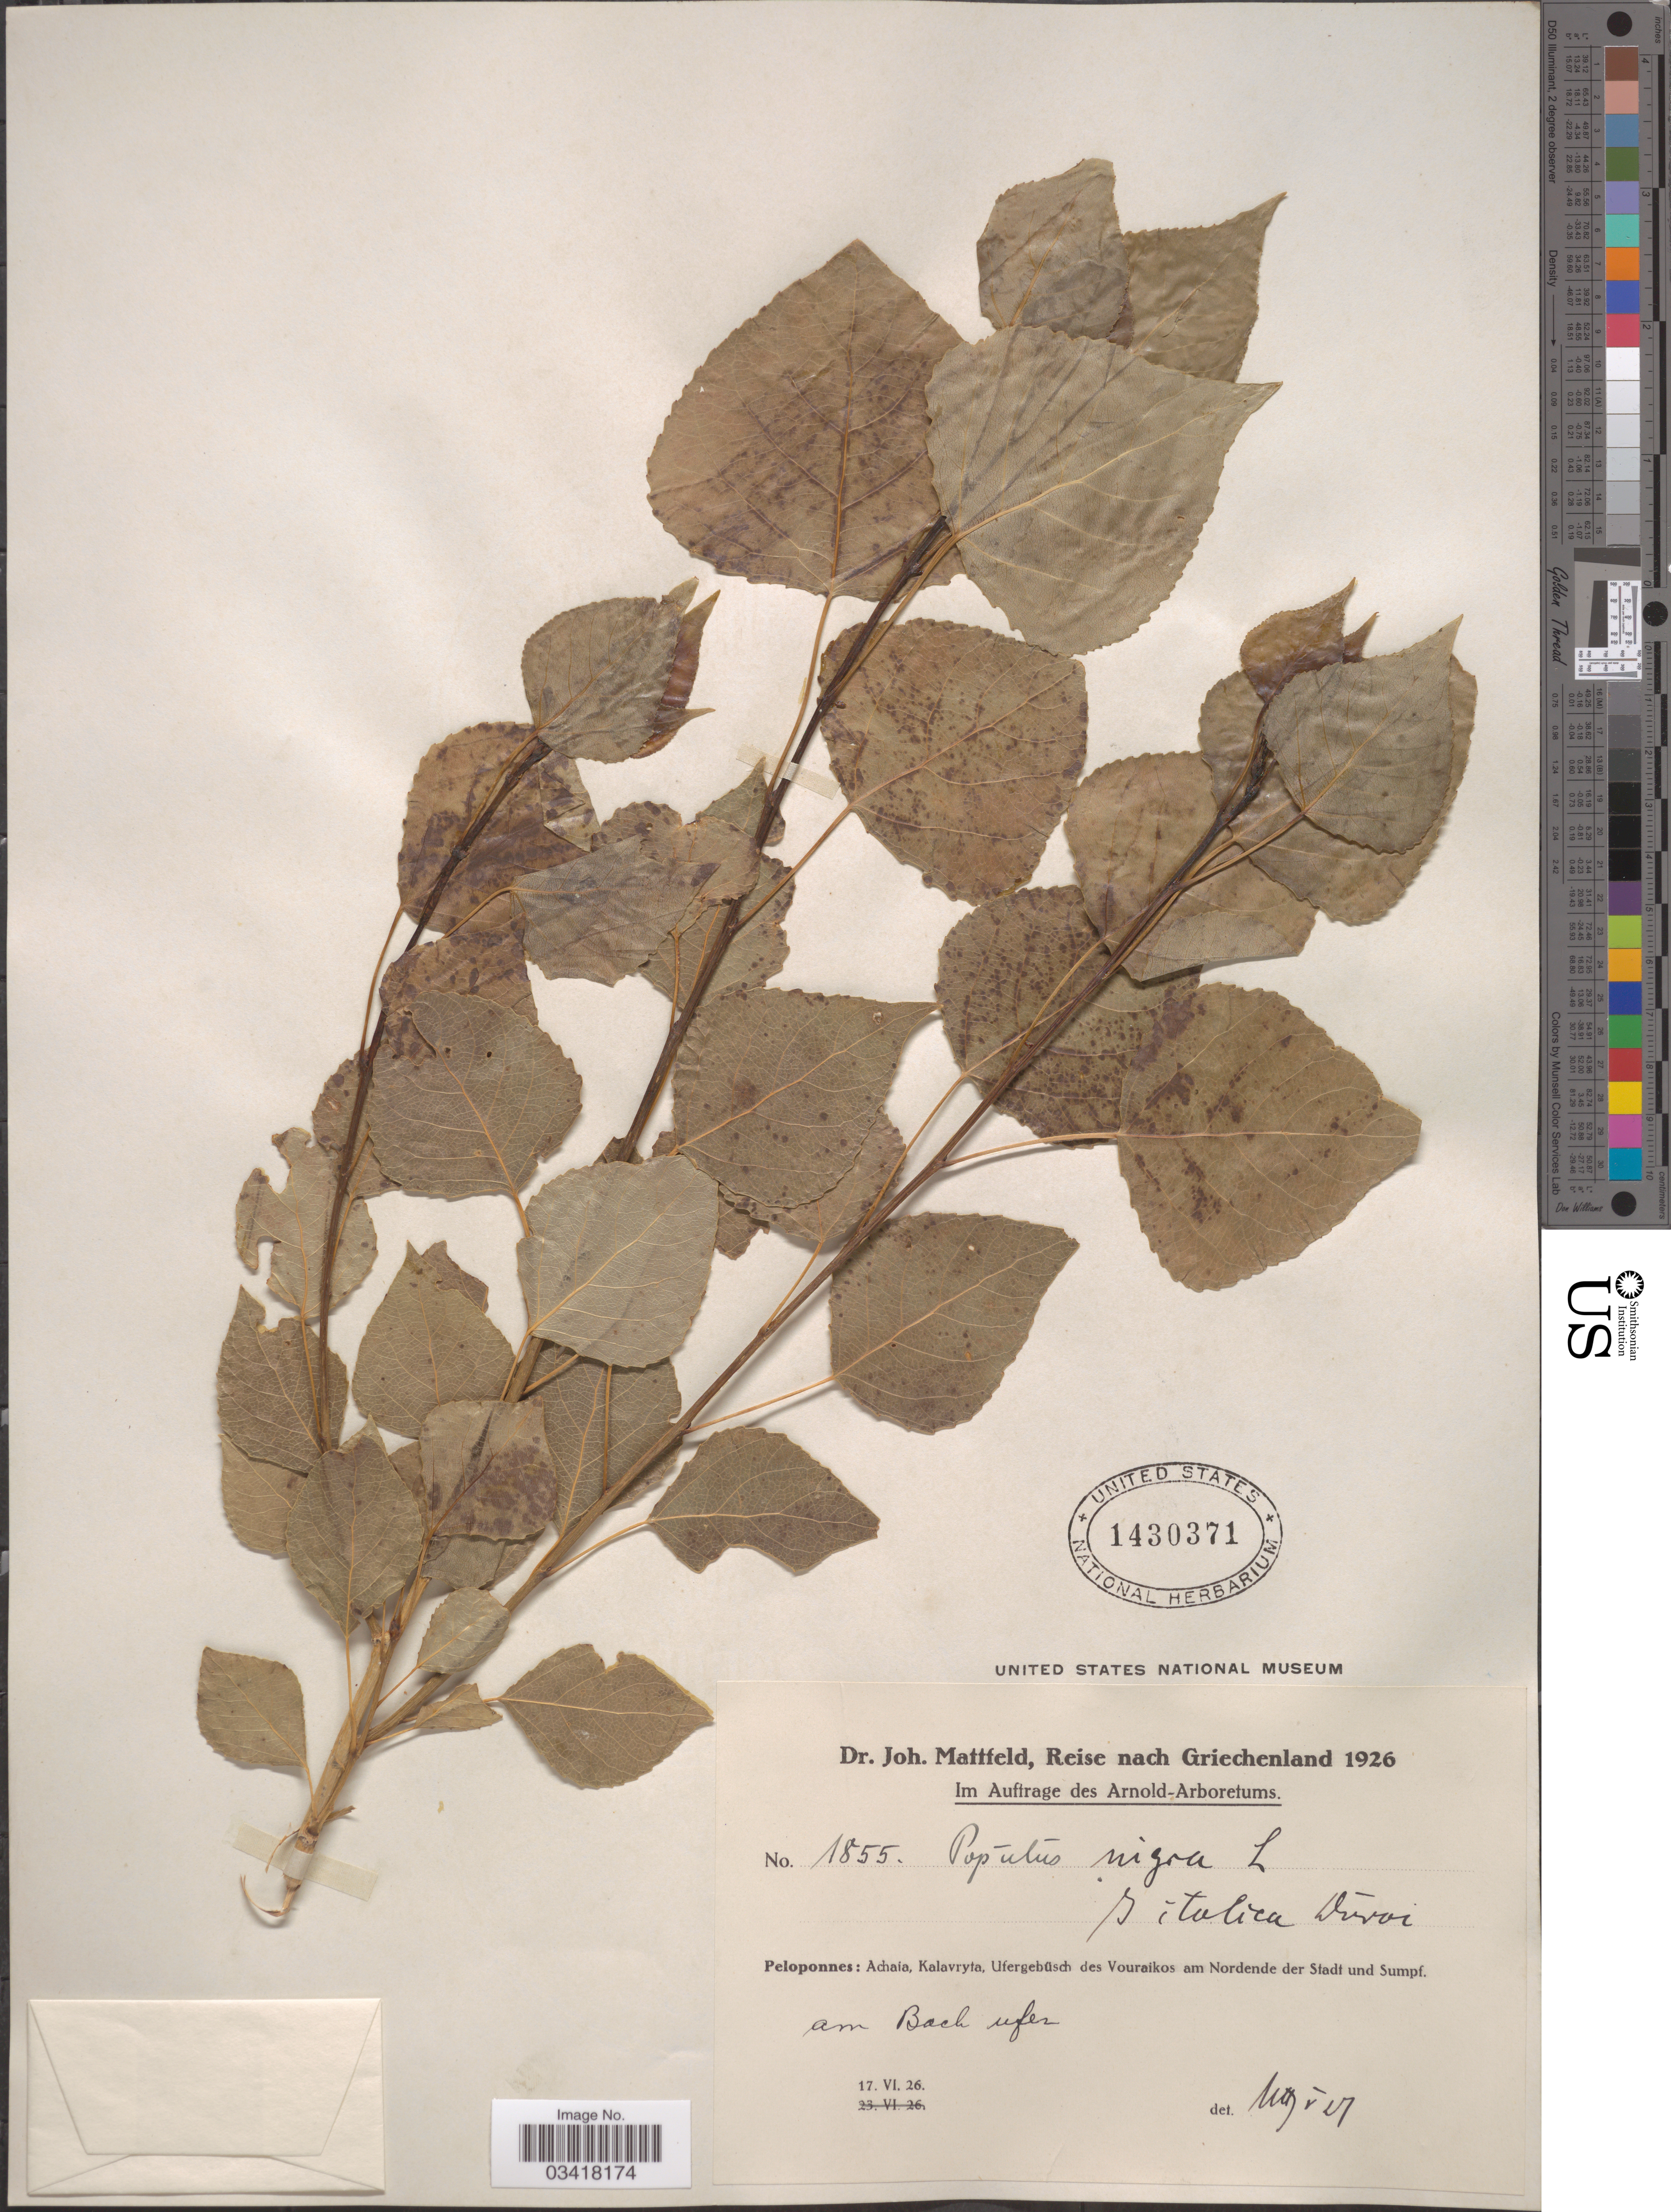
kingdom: Plantae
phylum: Tracheophyta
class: Magnoliopsida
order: Malpighiales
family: Salicaceae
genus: Populus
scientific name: Populus nigra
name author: L.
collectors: J. Mattfeld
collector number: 1855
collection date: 1926-06-17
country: Greece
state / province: Peloponnese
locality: Achaia, Kalavryta. Ufergebüsch des Vouraikos am Nordende der Stadt und Sumpf. Am Bach ufer.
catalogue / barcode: US 1430371